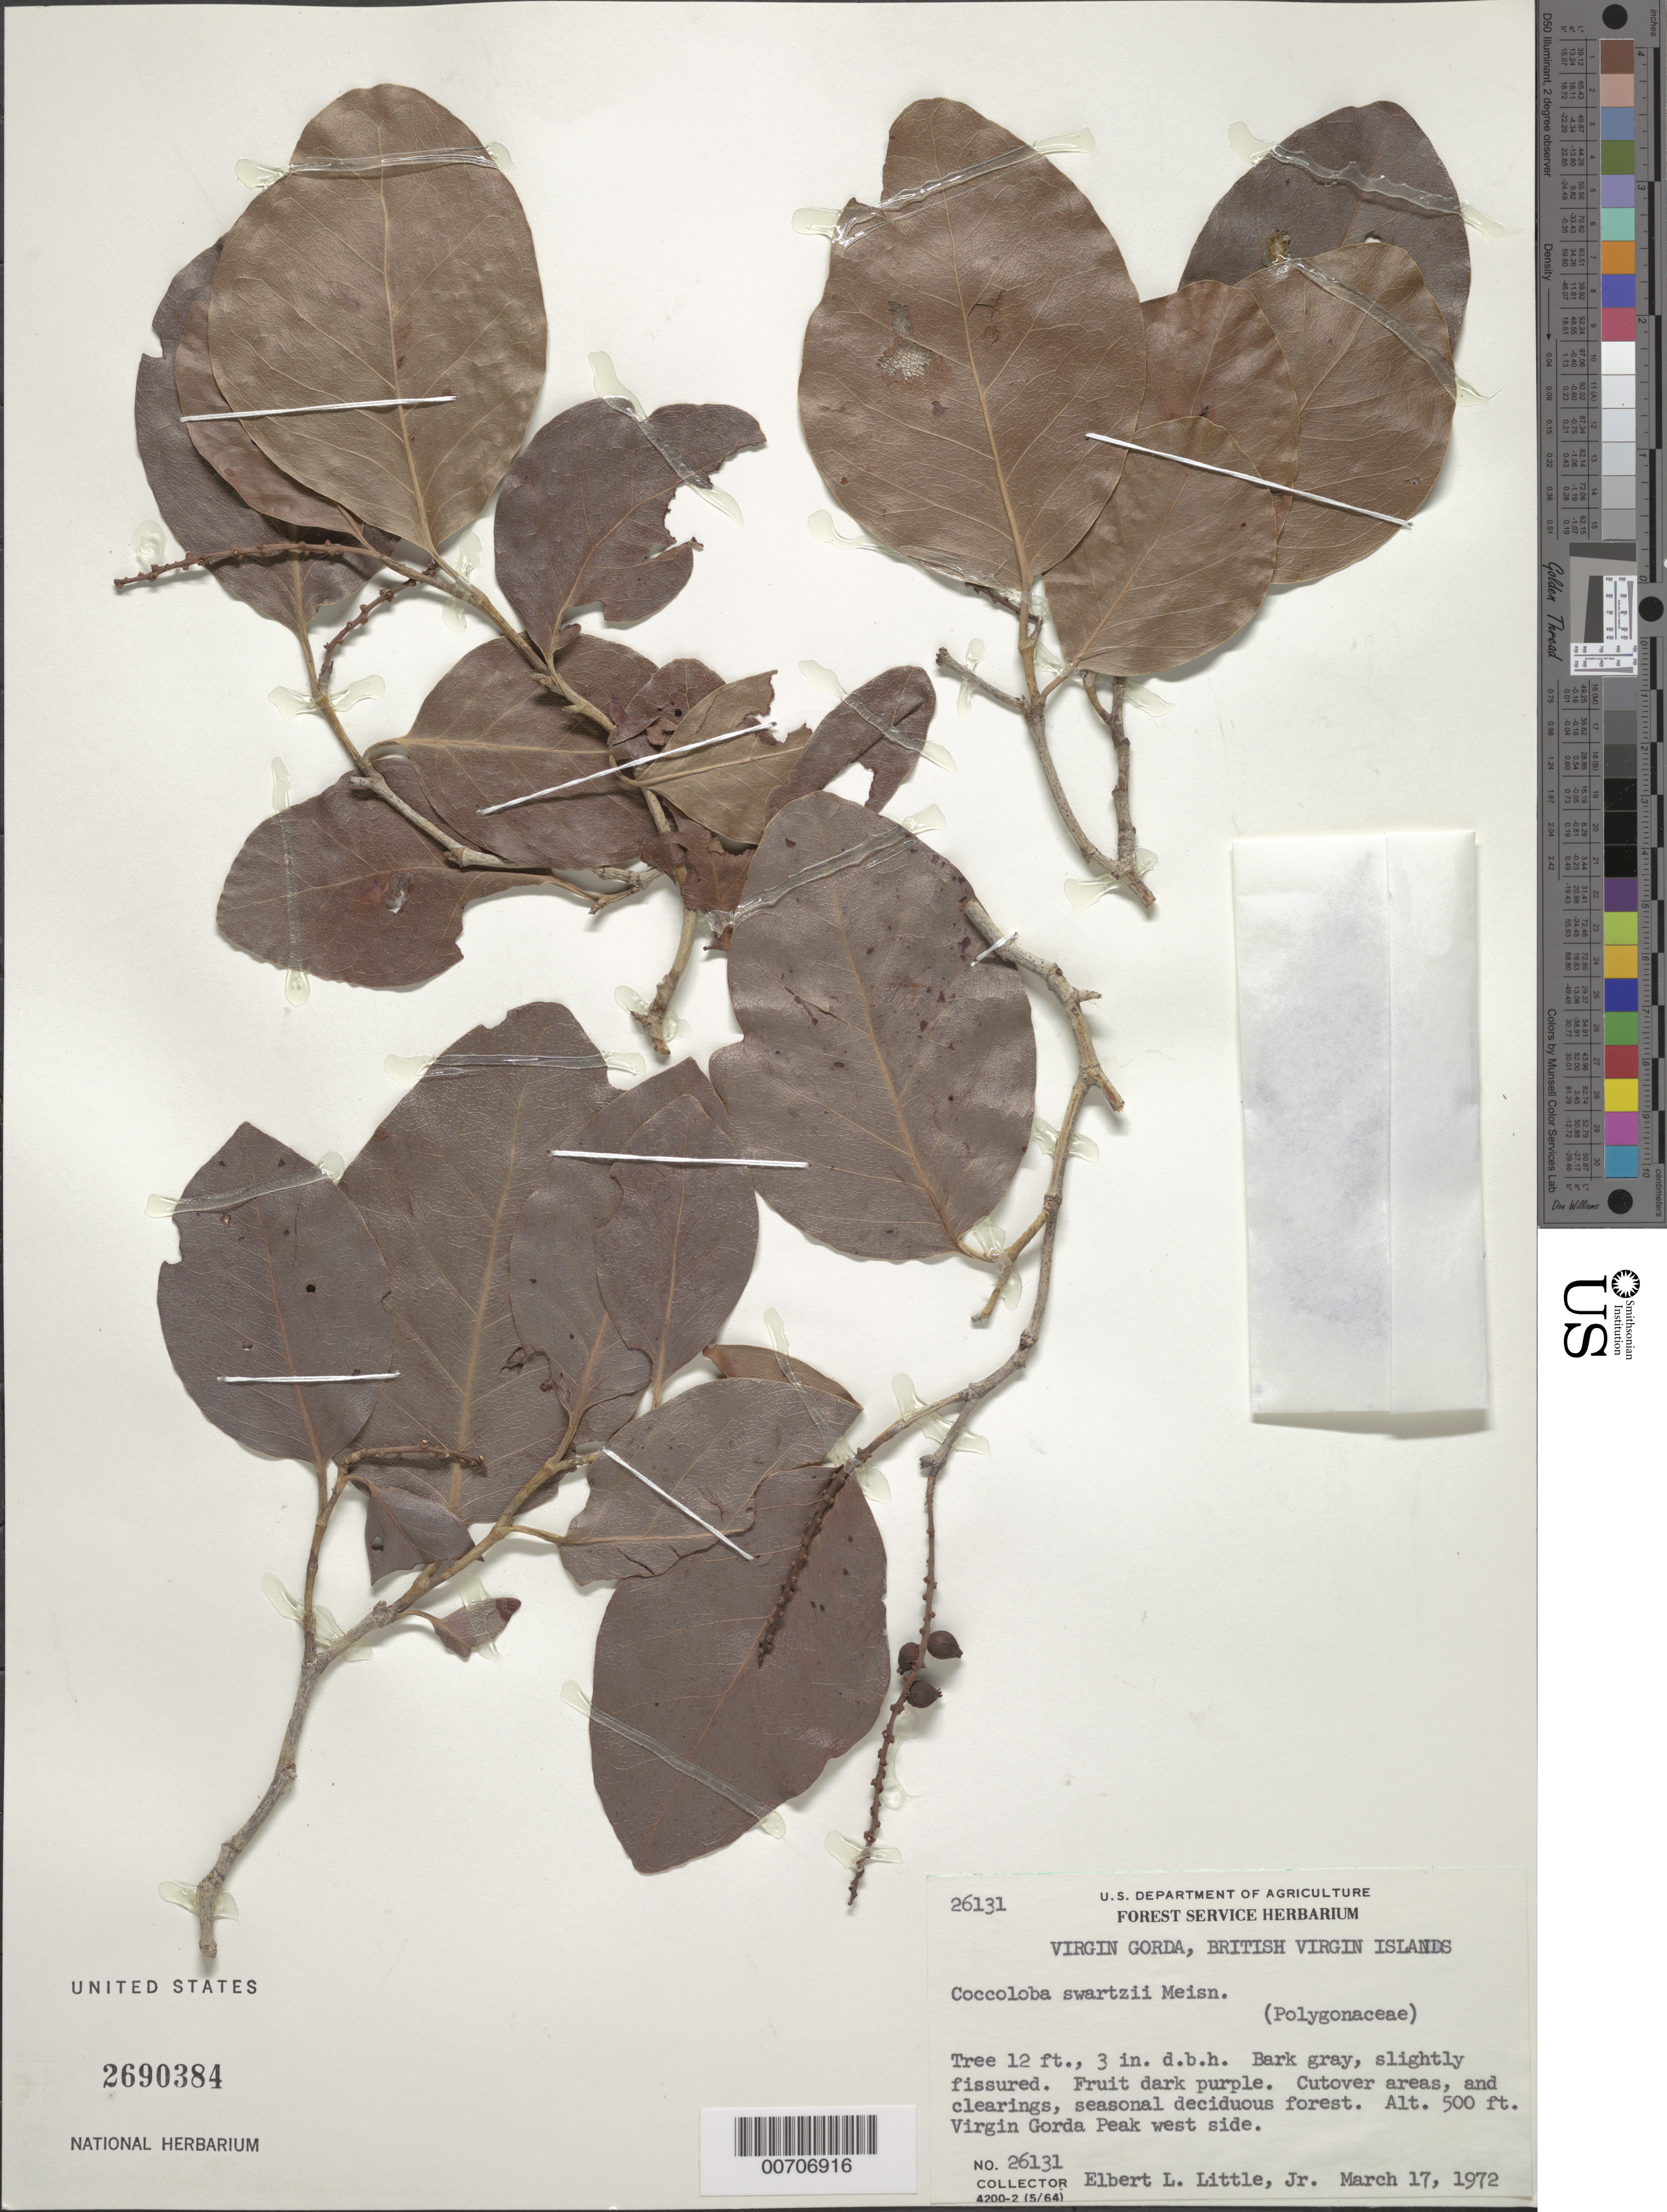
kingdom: Plantae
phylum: Tracheophyta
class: Magnoliopsida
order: Caryophyllales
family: Polygonaceae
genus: Coccoloba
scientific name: Coccoloba swartzii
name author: Meisn.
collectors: E. L. Little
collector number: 26131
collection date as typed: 17 Mar 1972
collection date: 1972-03-17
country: British Virgin Islands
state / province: Virgin Gorda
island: Virgin Gorda Island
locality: Virgin Gorda Peak W side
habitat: Cutover areas, and clearings, seasonal deciduous forest.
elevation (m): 152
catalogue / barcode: US 2690384